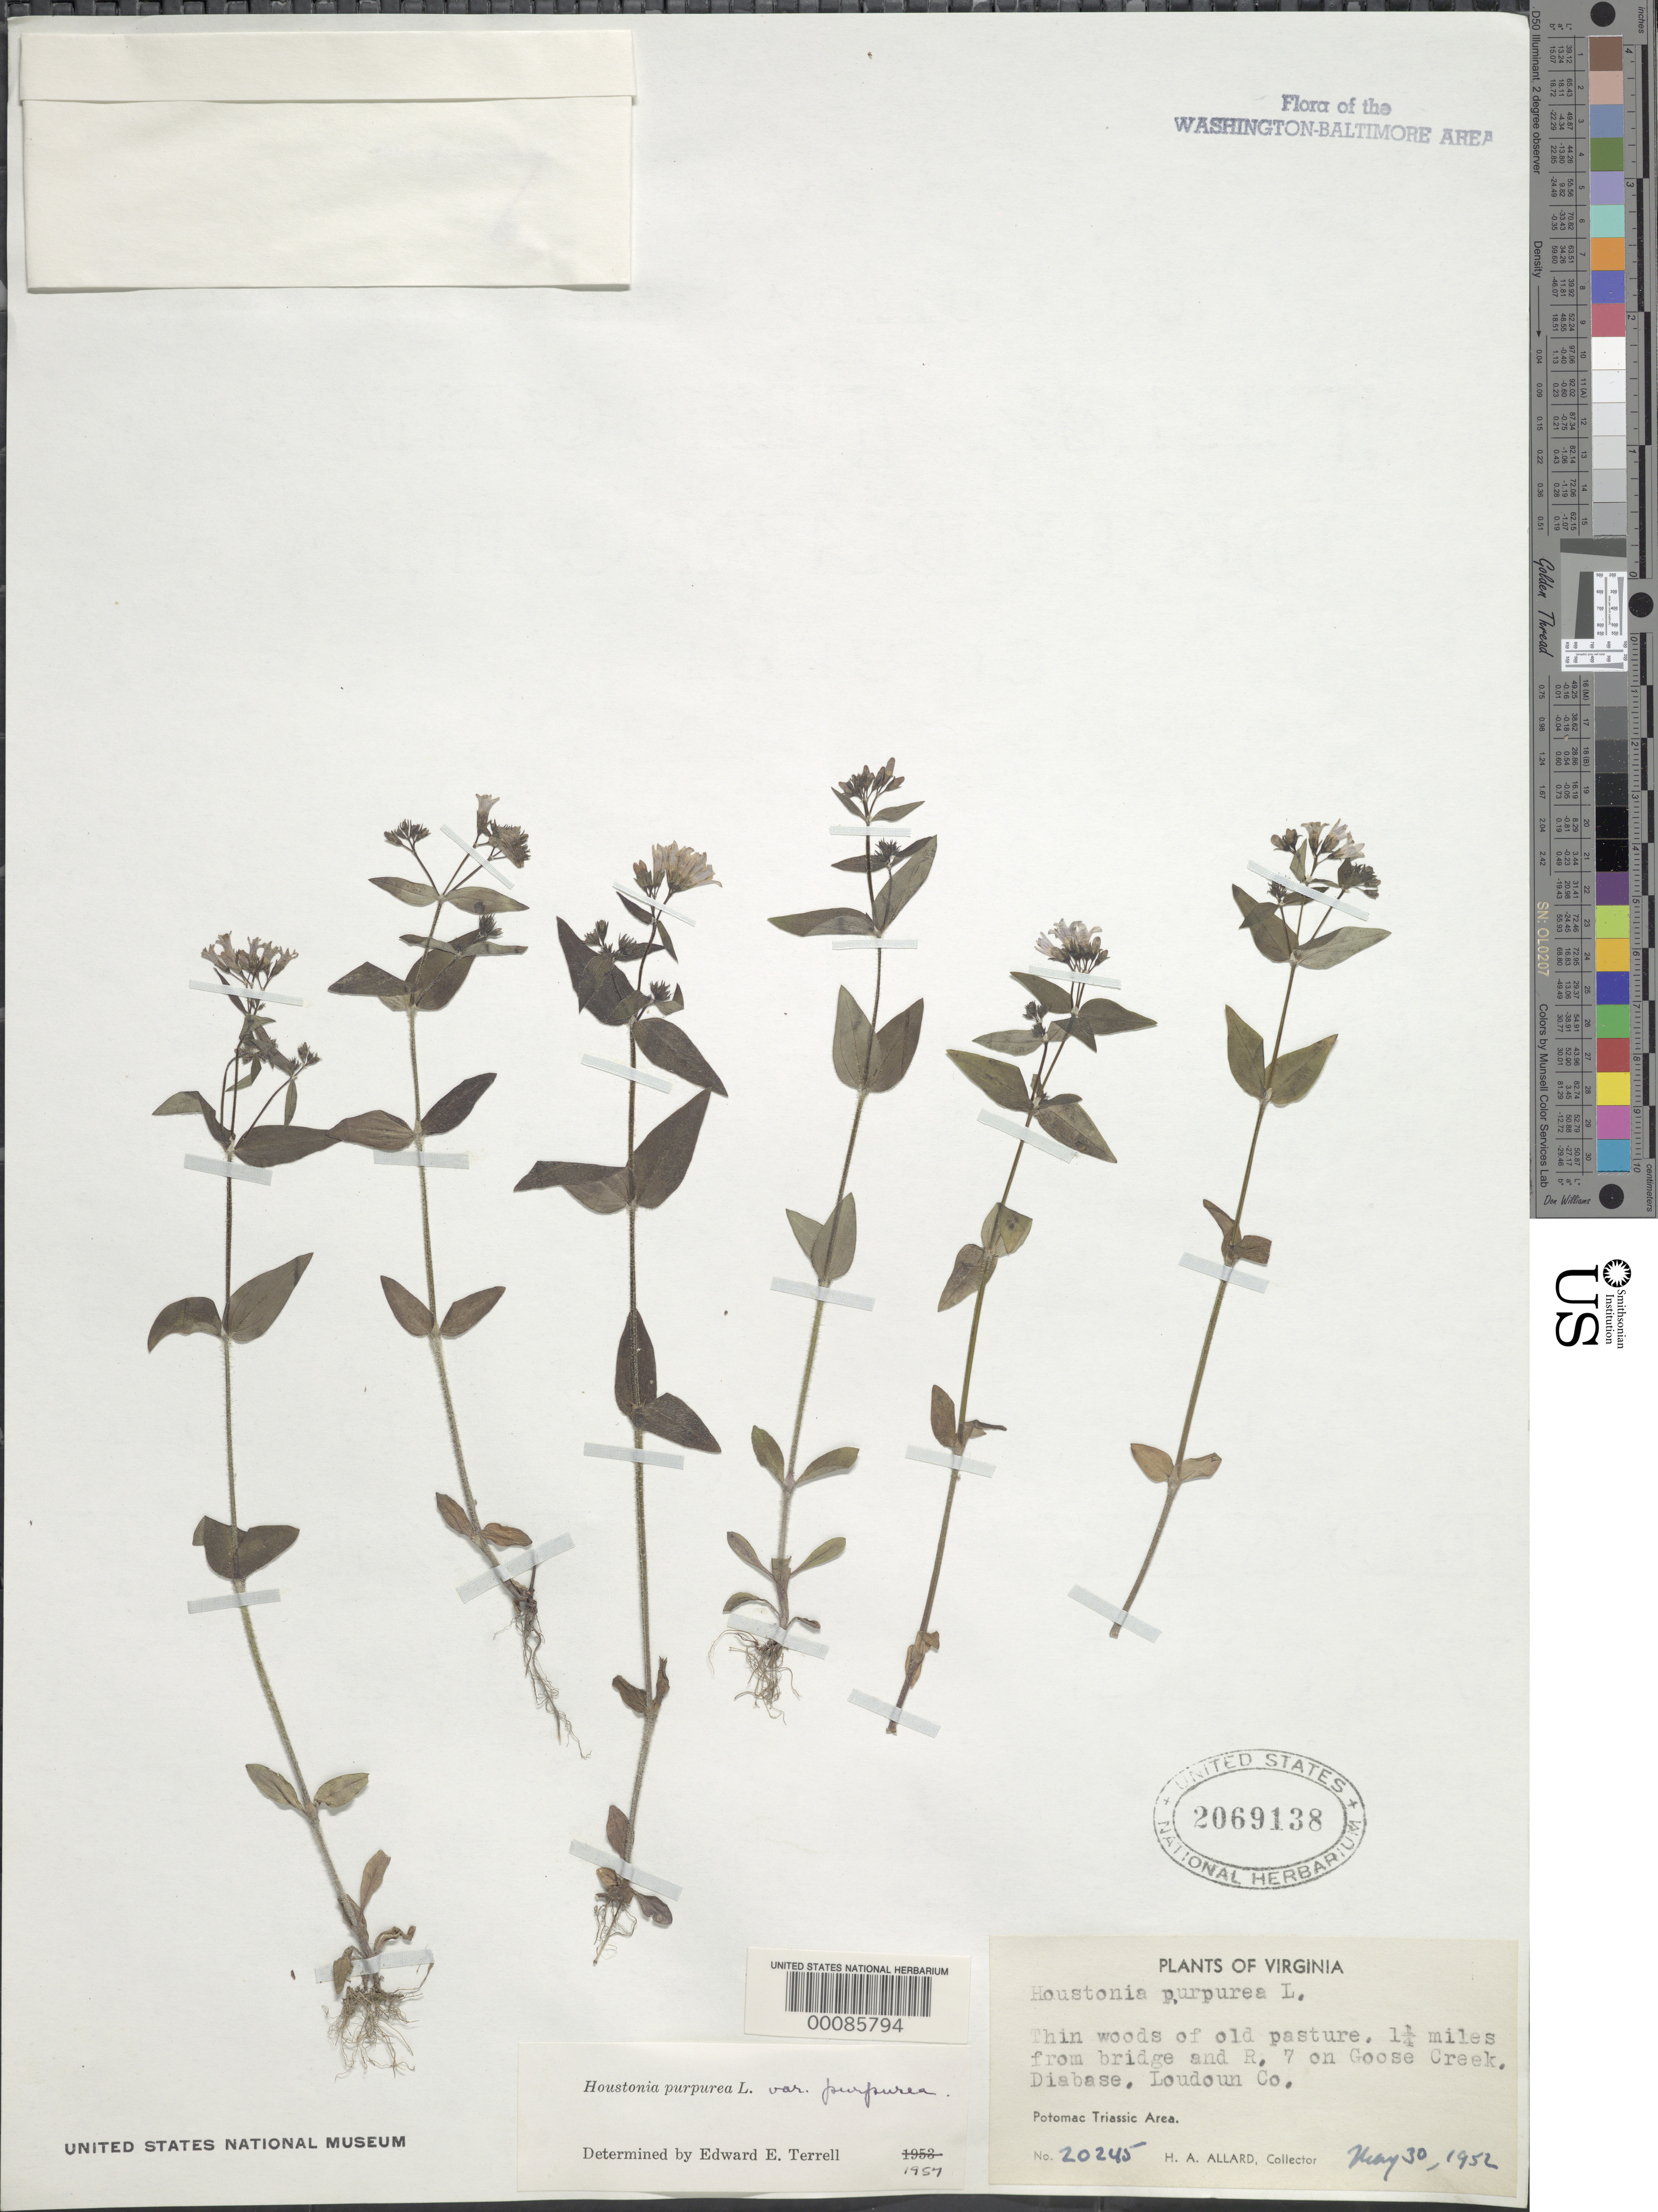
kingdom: Plantae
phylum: Tracheophyta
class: Magnoliopsida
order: Gentianales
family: Rubiaceae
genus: Houstonia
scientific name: Houstonia purpurea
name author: L.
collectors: H. A. Allard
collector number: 20245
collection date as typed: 30 May 1952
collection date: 1952-05-30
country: United States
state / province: Virginia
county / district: Loudoun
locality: Goose Creek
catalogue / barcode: US 2069138